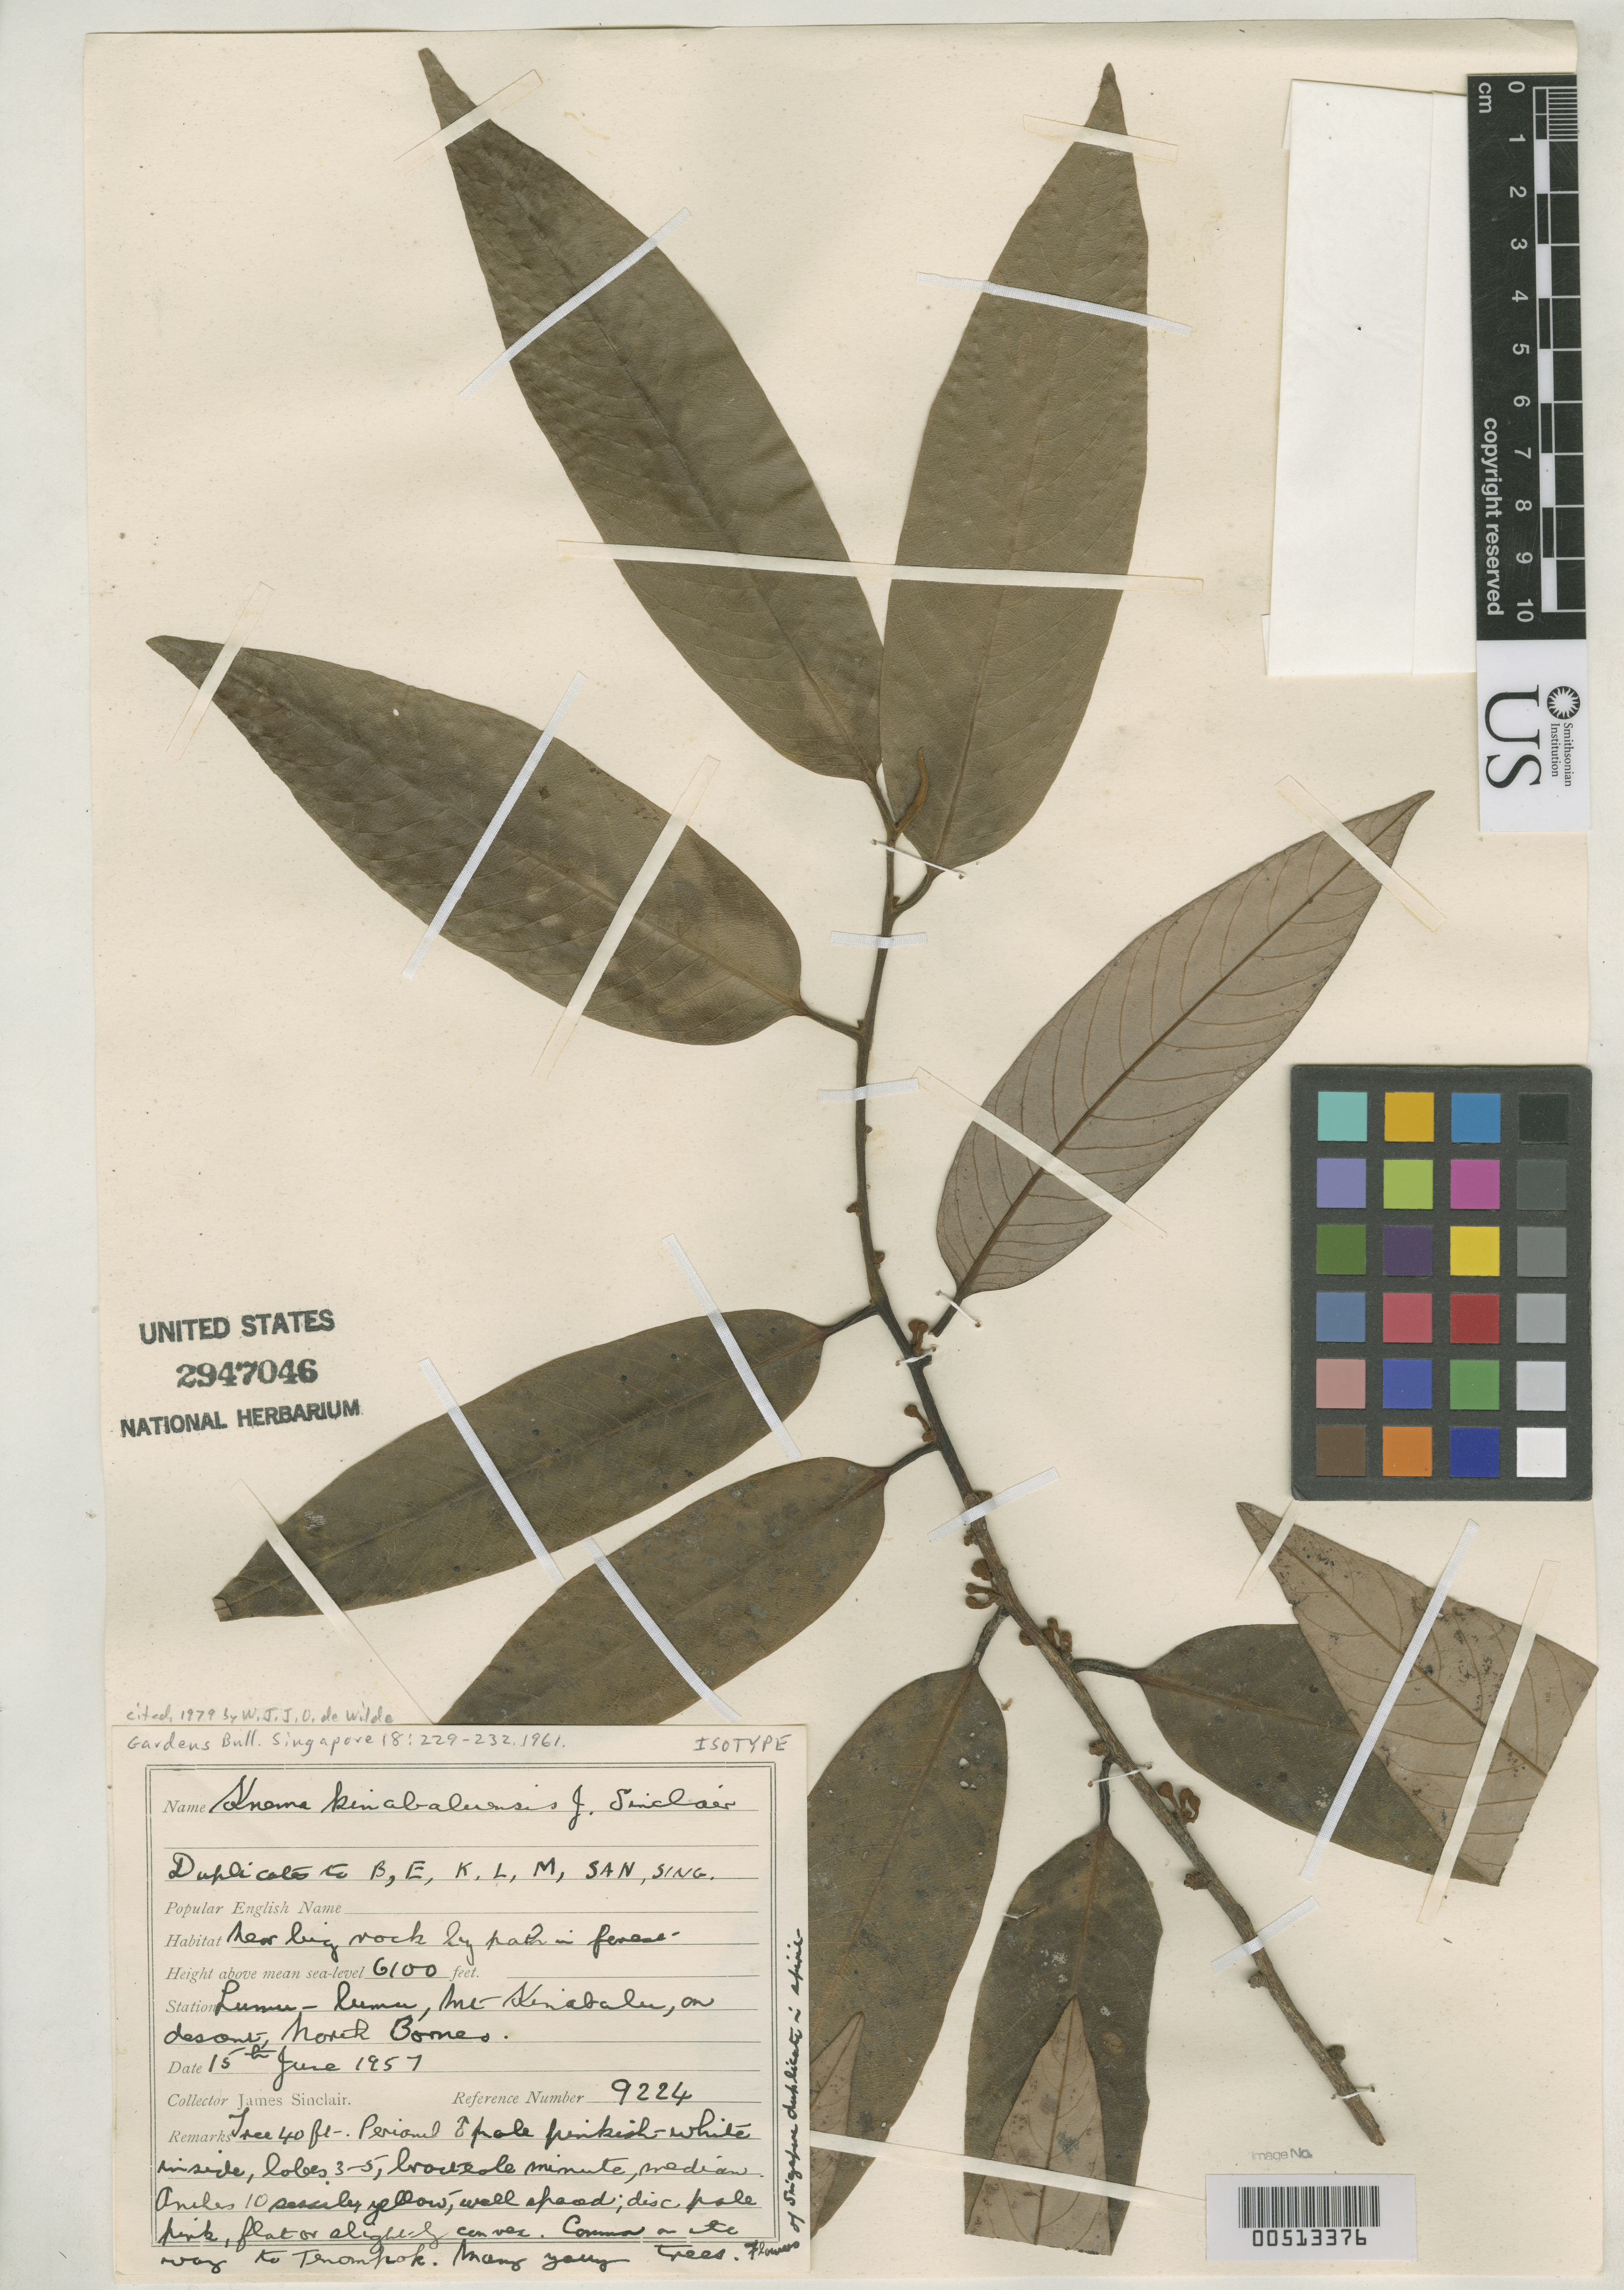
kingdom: Plantae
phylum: Tracheophyta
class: Magnoliopsida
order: Magnoliales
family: Myristicaceae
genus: Knema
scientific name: Knema kinabaluensis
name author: J. Sinclair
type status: Isotype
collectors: J. Sinclair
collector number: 9224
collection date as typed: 15 Jun 1957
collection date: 1957-06-15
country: Malaysia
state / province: Sabah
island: Borneo Island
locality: Lumu-Lumu, Mt. Kinabalu.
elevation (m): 1859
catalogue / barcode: US 2947046A